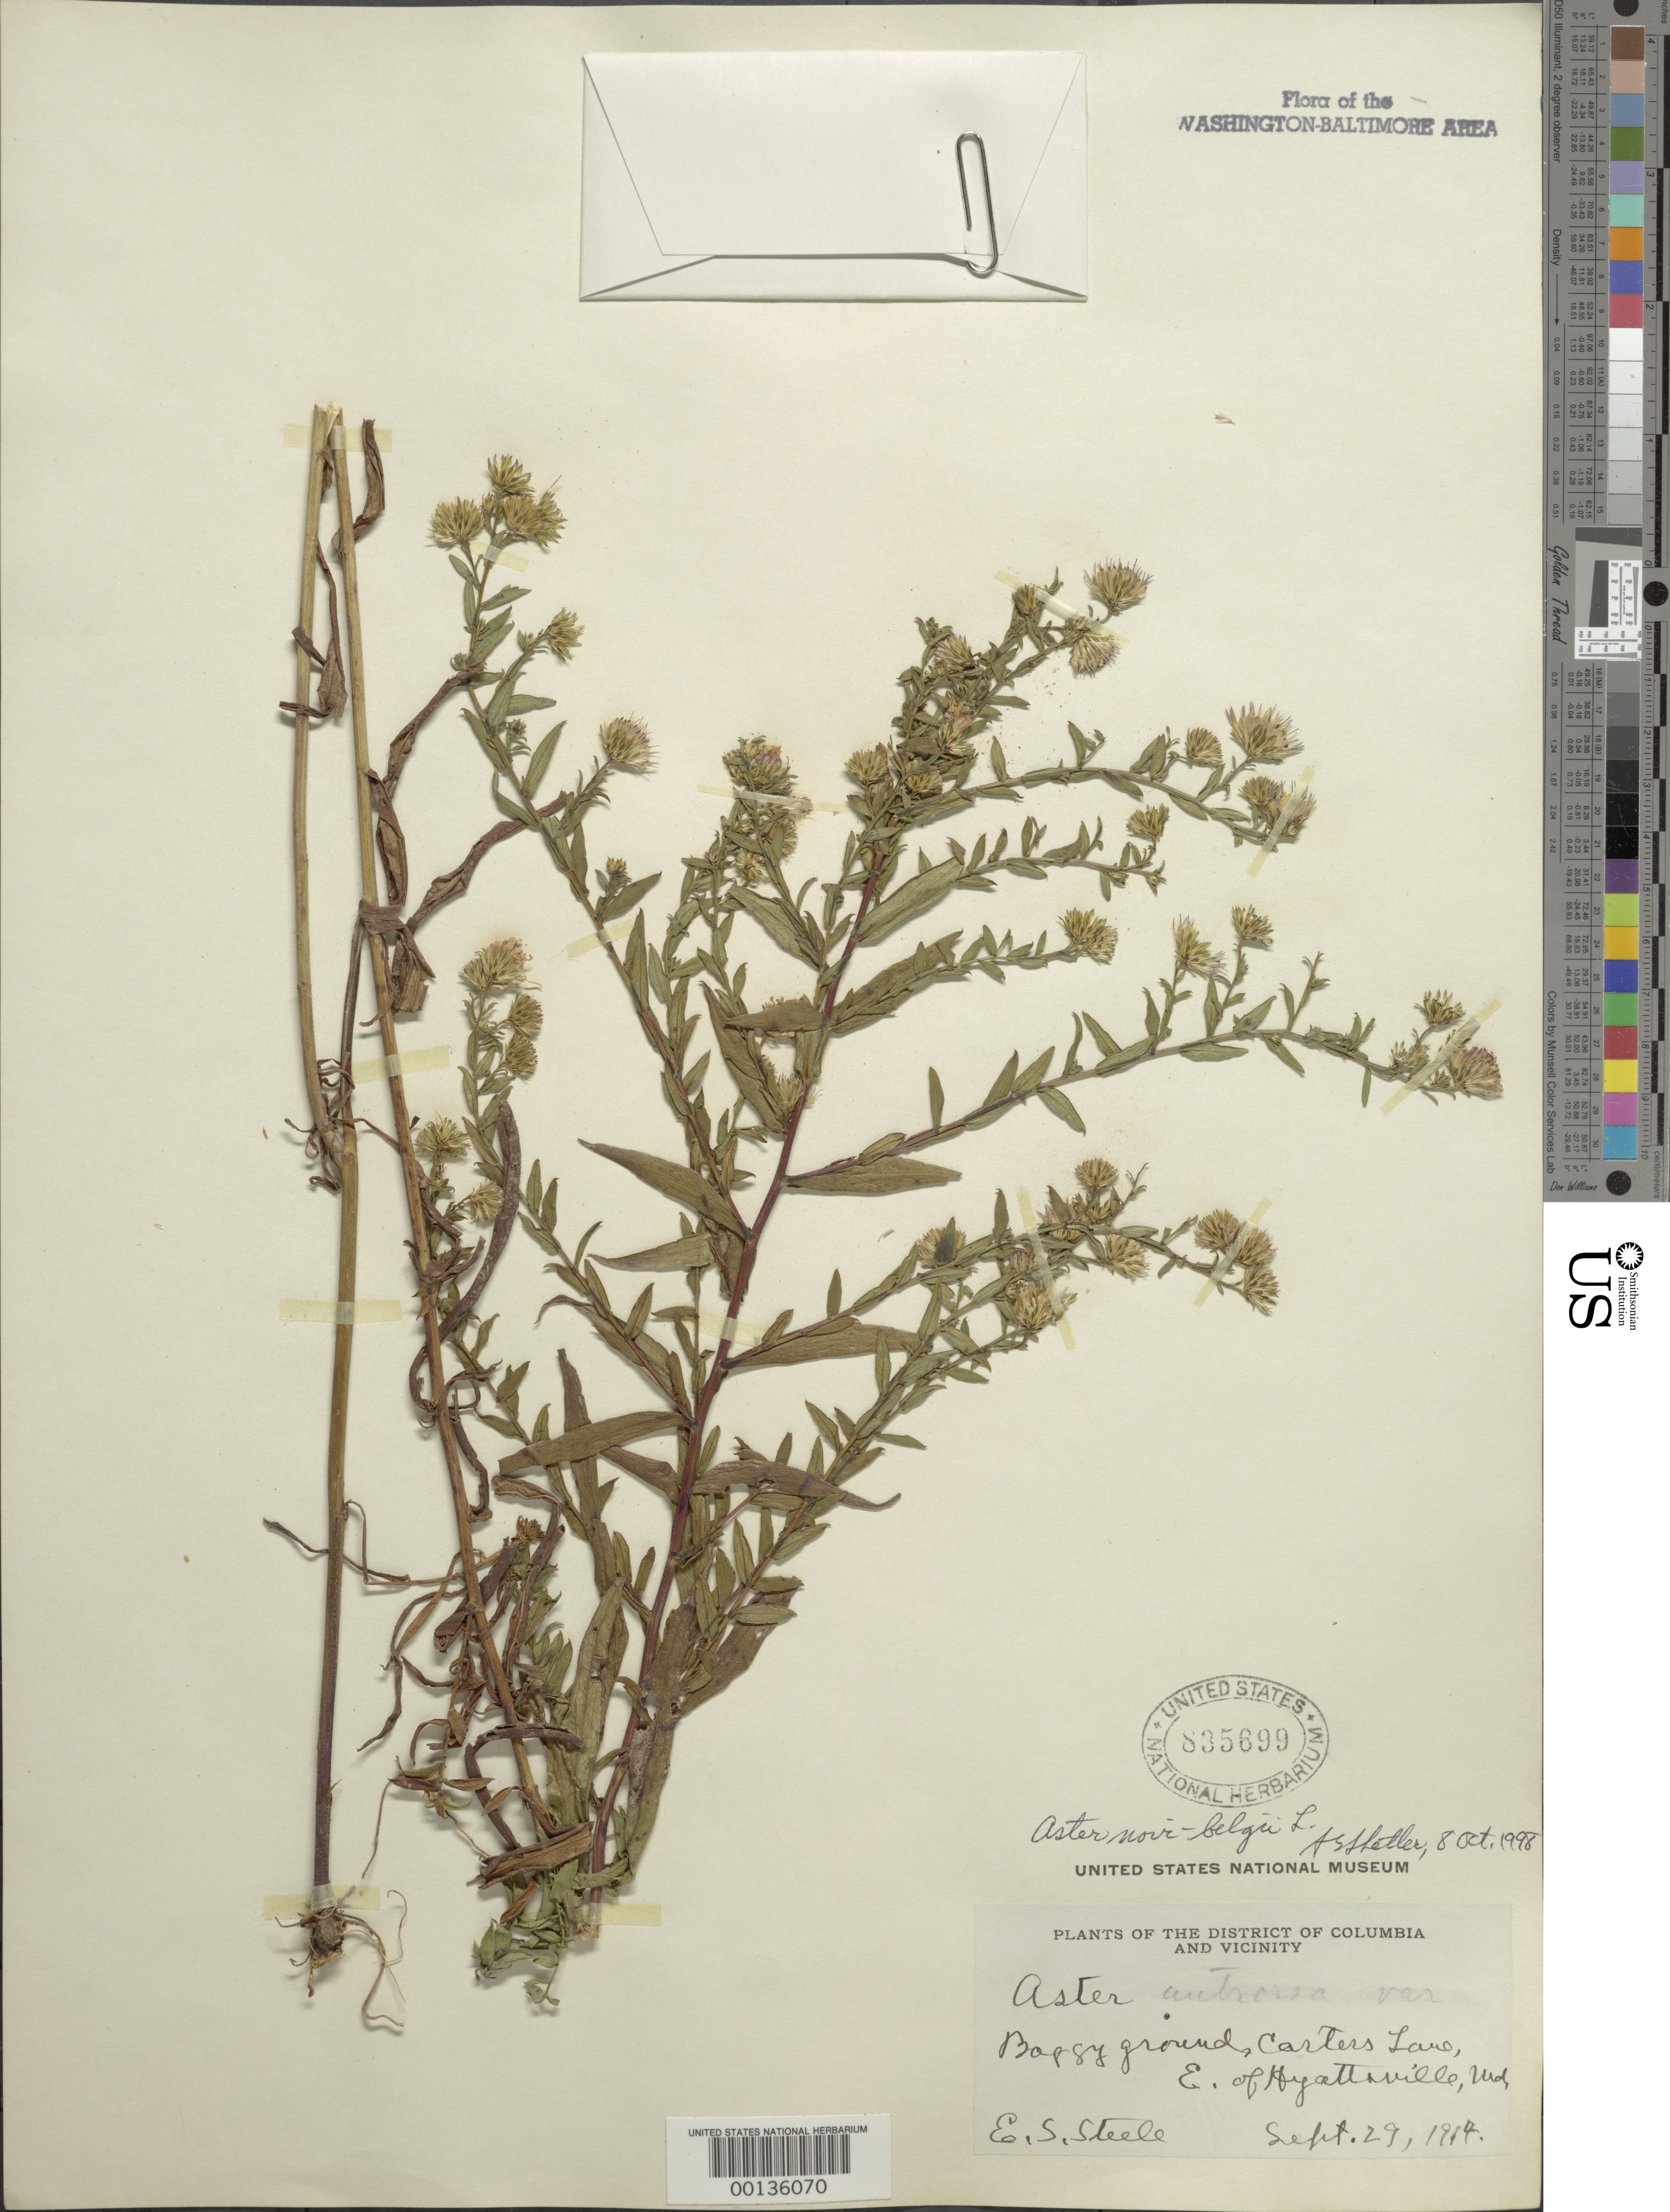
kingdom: Plantae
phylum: Tracheophyta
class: Magnoliopsida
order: Asterales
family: Asteraceae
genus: Symphyotrichum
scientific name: Symphyotrichum novi-belgii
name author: (L.) G.L. Nesom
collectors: E. Steele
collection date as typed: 29 Sep 1914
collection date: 1914-09-29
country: United States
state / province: Maryland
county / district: Prince George's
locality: Carters Lane east of Hyattsville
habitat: Boggy ground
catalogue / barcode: US 835699